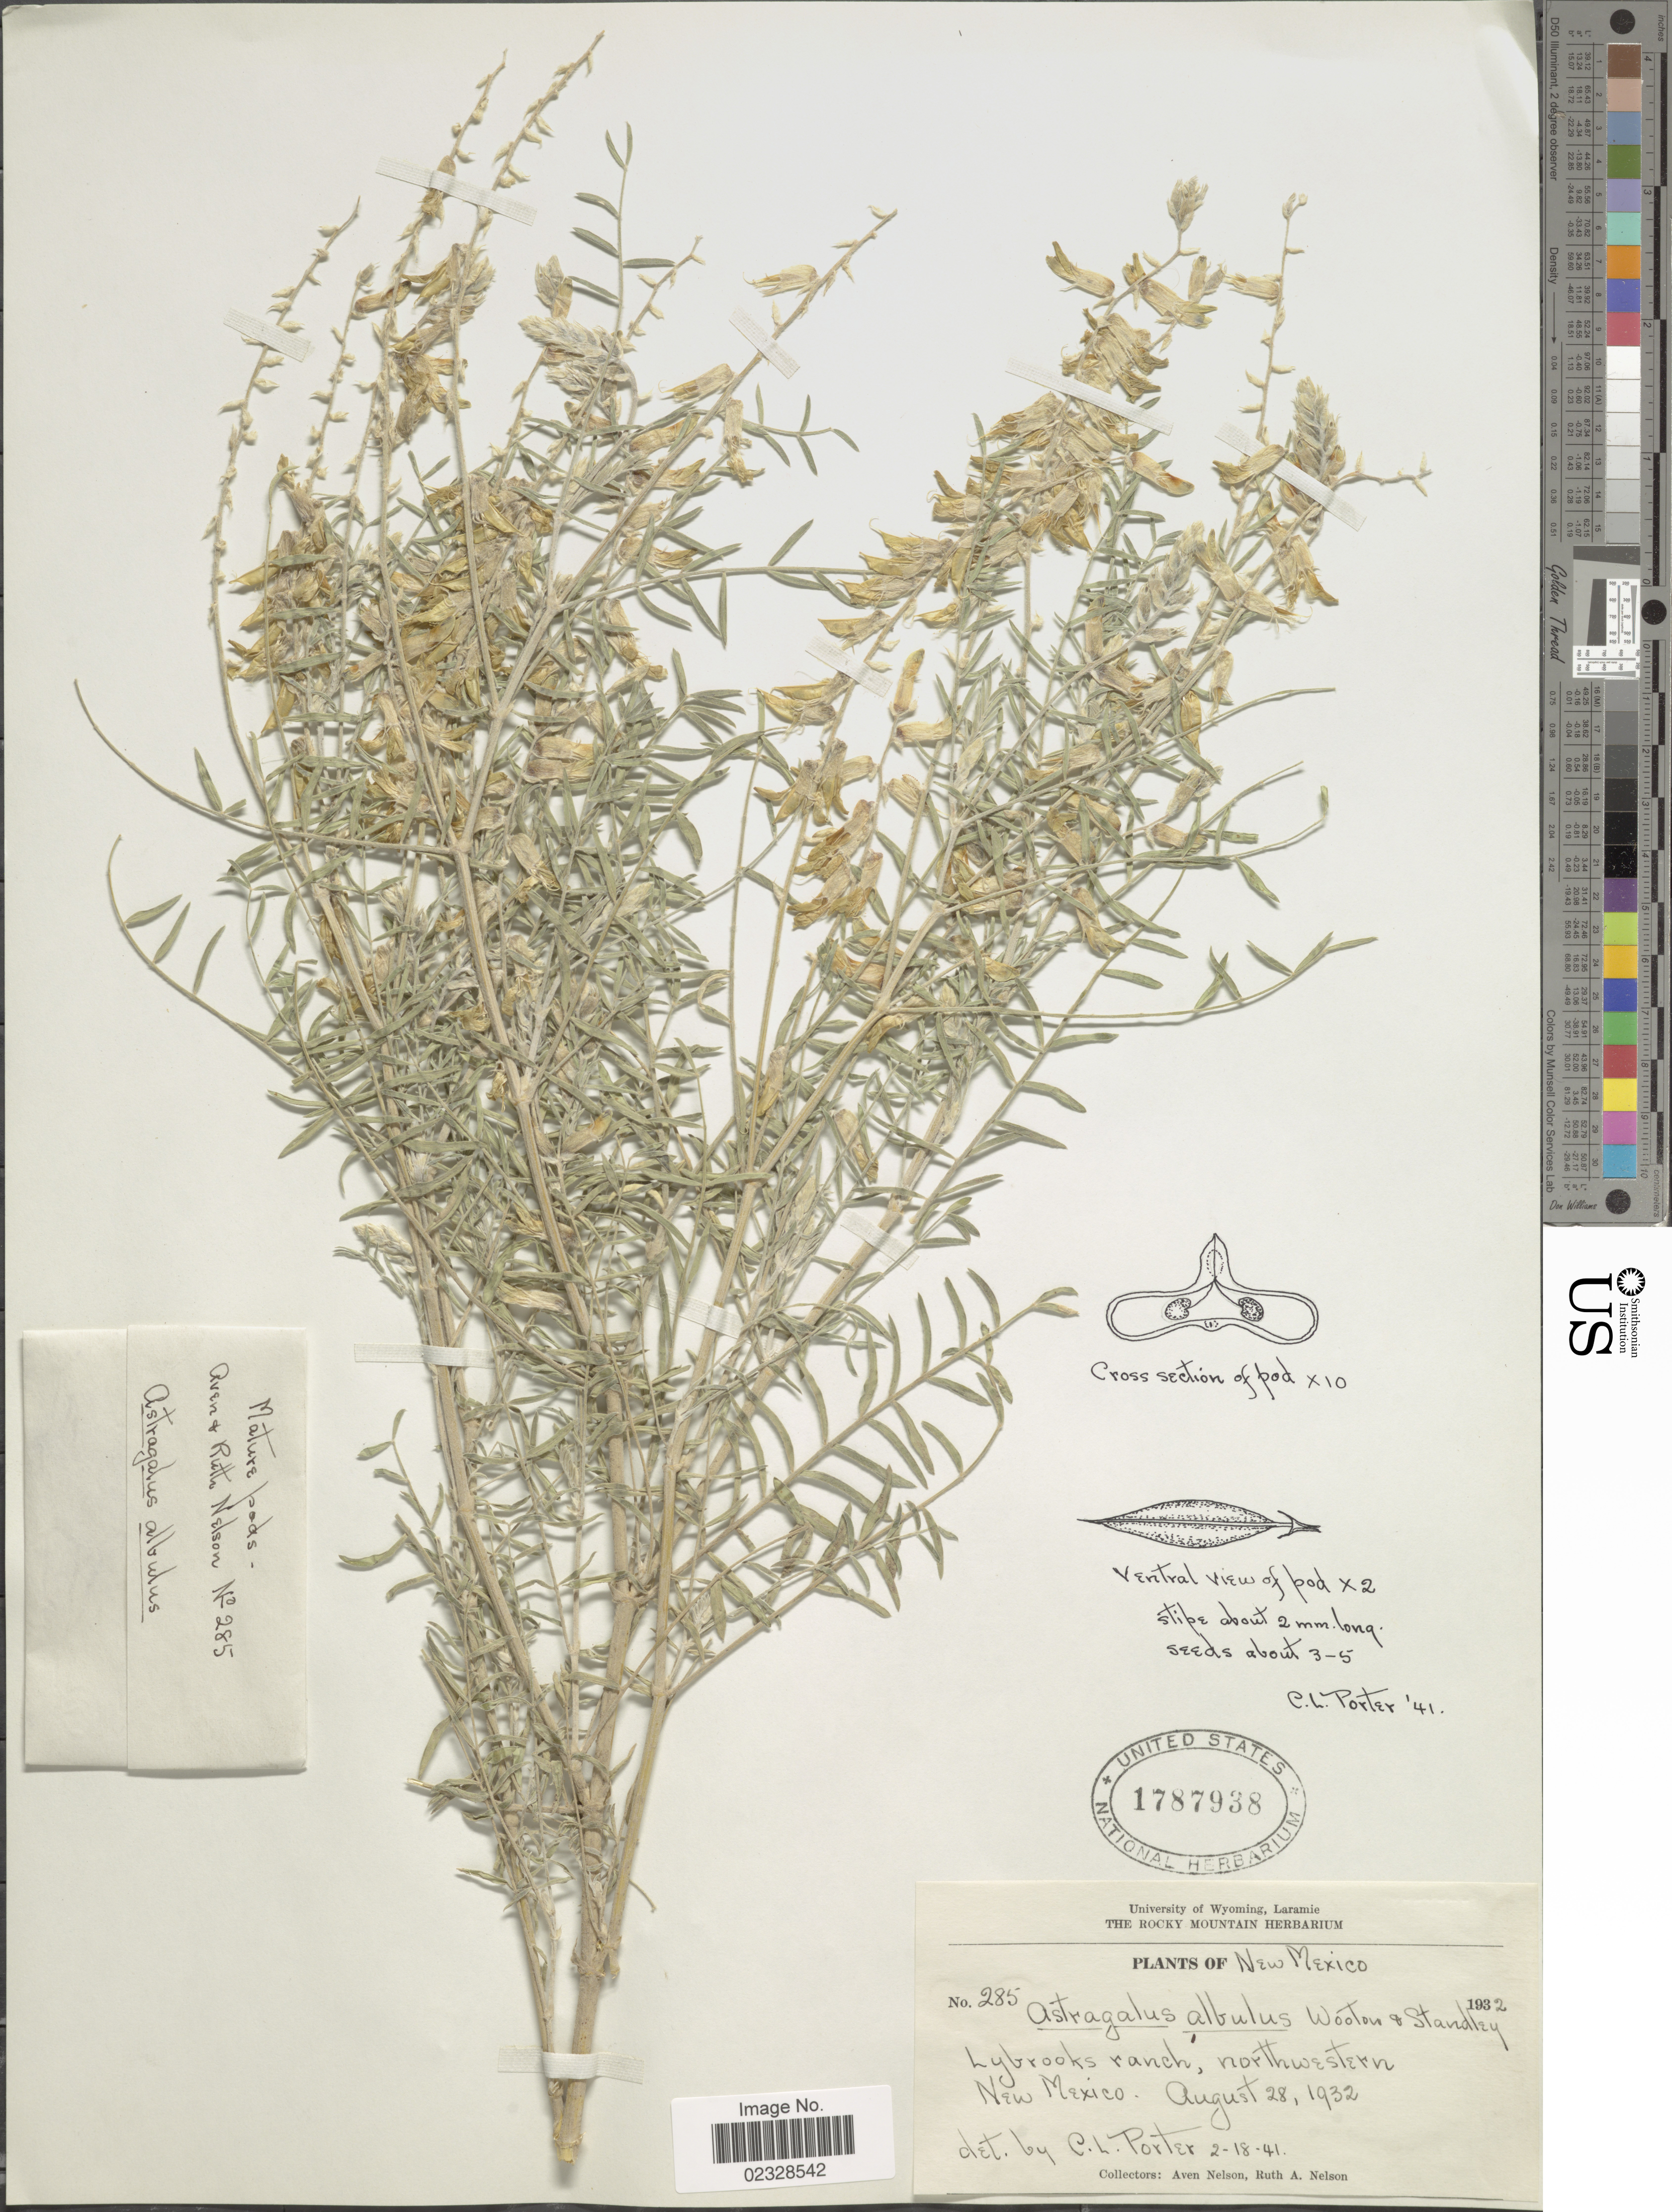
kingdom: Plantae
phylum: Tracheophyta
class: Magnoliopsida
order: Fabales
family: Fabaceae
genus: Astragalus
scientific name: Astragalus albulus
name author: Wooton & Standl.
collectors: A. Nelson & R. A. Nelson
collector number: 285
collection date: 1932-08-28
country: United States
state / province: New Mexico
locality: Lybrooks ranch, northwestern New Mexico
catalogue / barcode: US 1787938